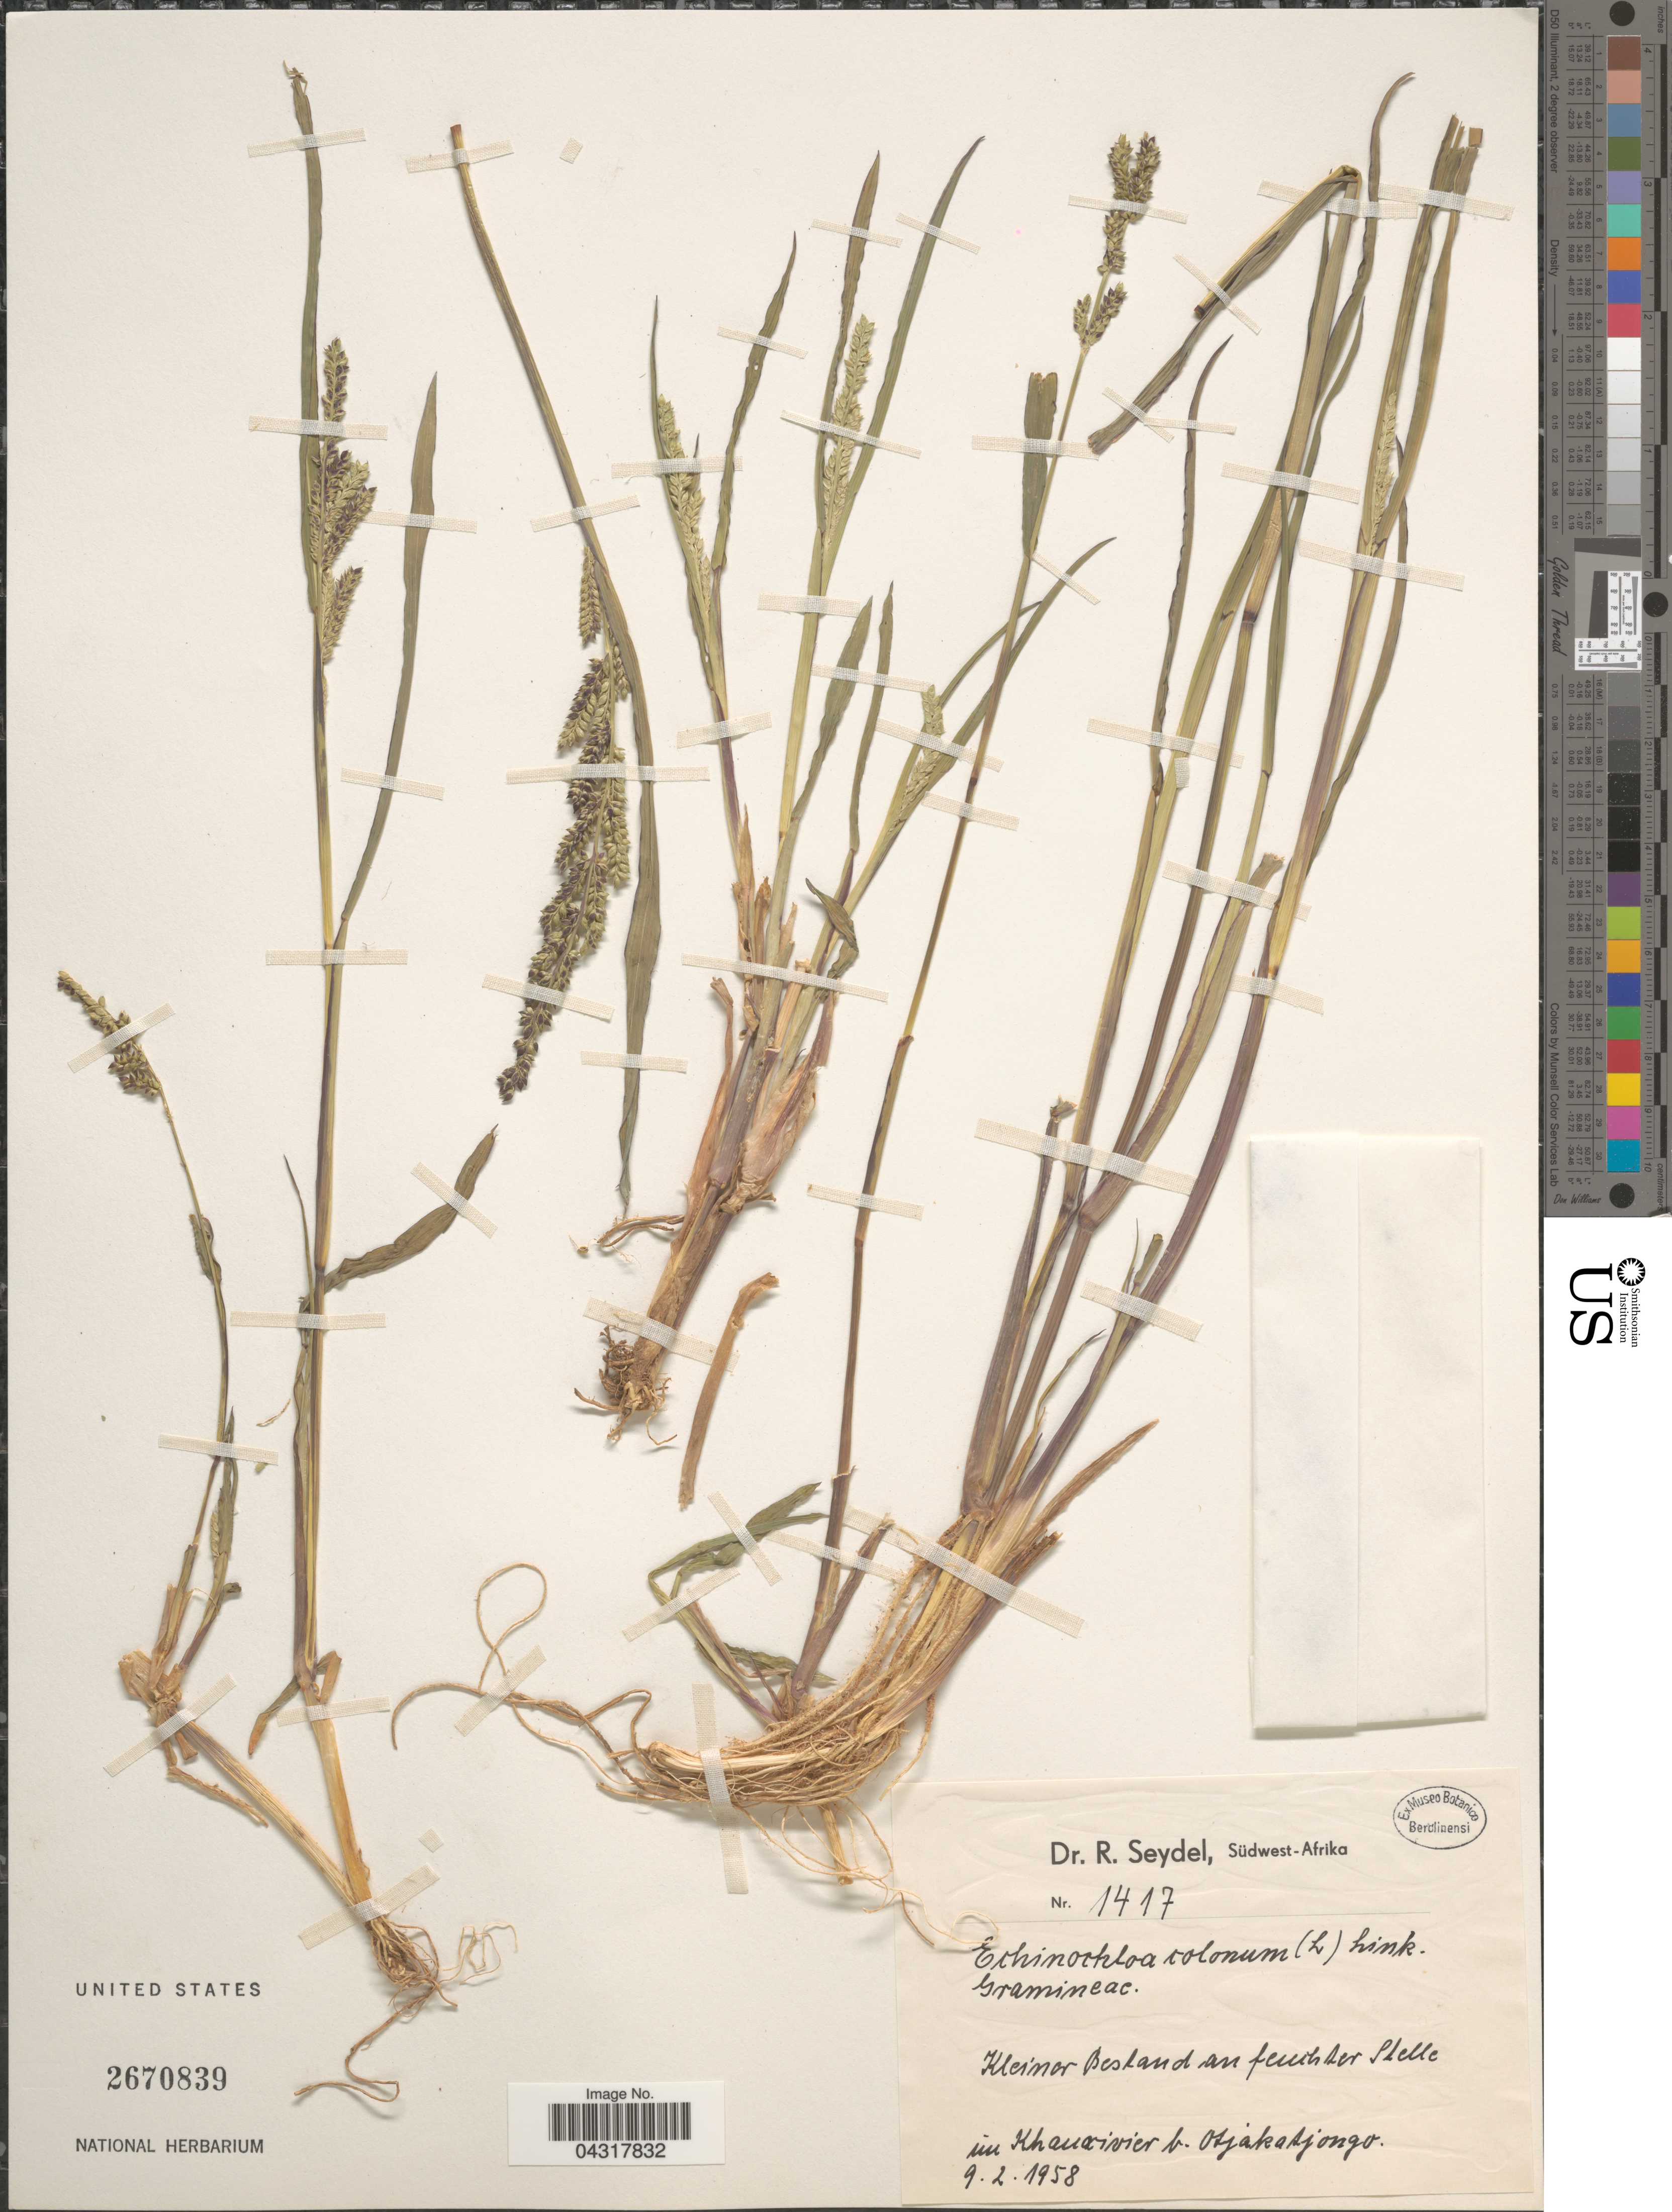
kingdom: Plantae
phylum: Tracheophyta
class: Liliopsida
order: Poales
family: Poaceae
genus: Echinochloa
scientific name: Echinochloa colona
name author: (L.) Link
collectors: R. Seydel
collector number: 1417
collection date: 1958-02-09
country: Namibia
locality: Im Khanarivier b. Otjakatjongo.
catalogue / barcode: US 2670839